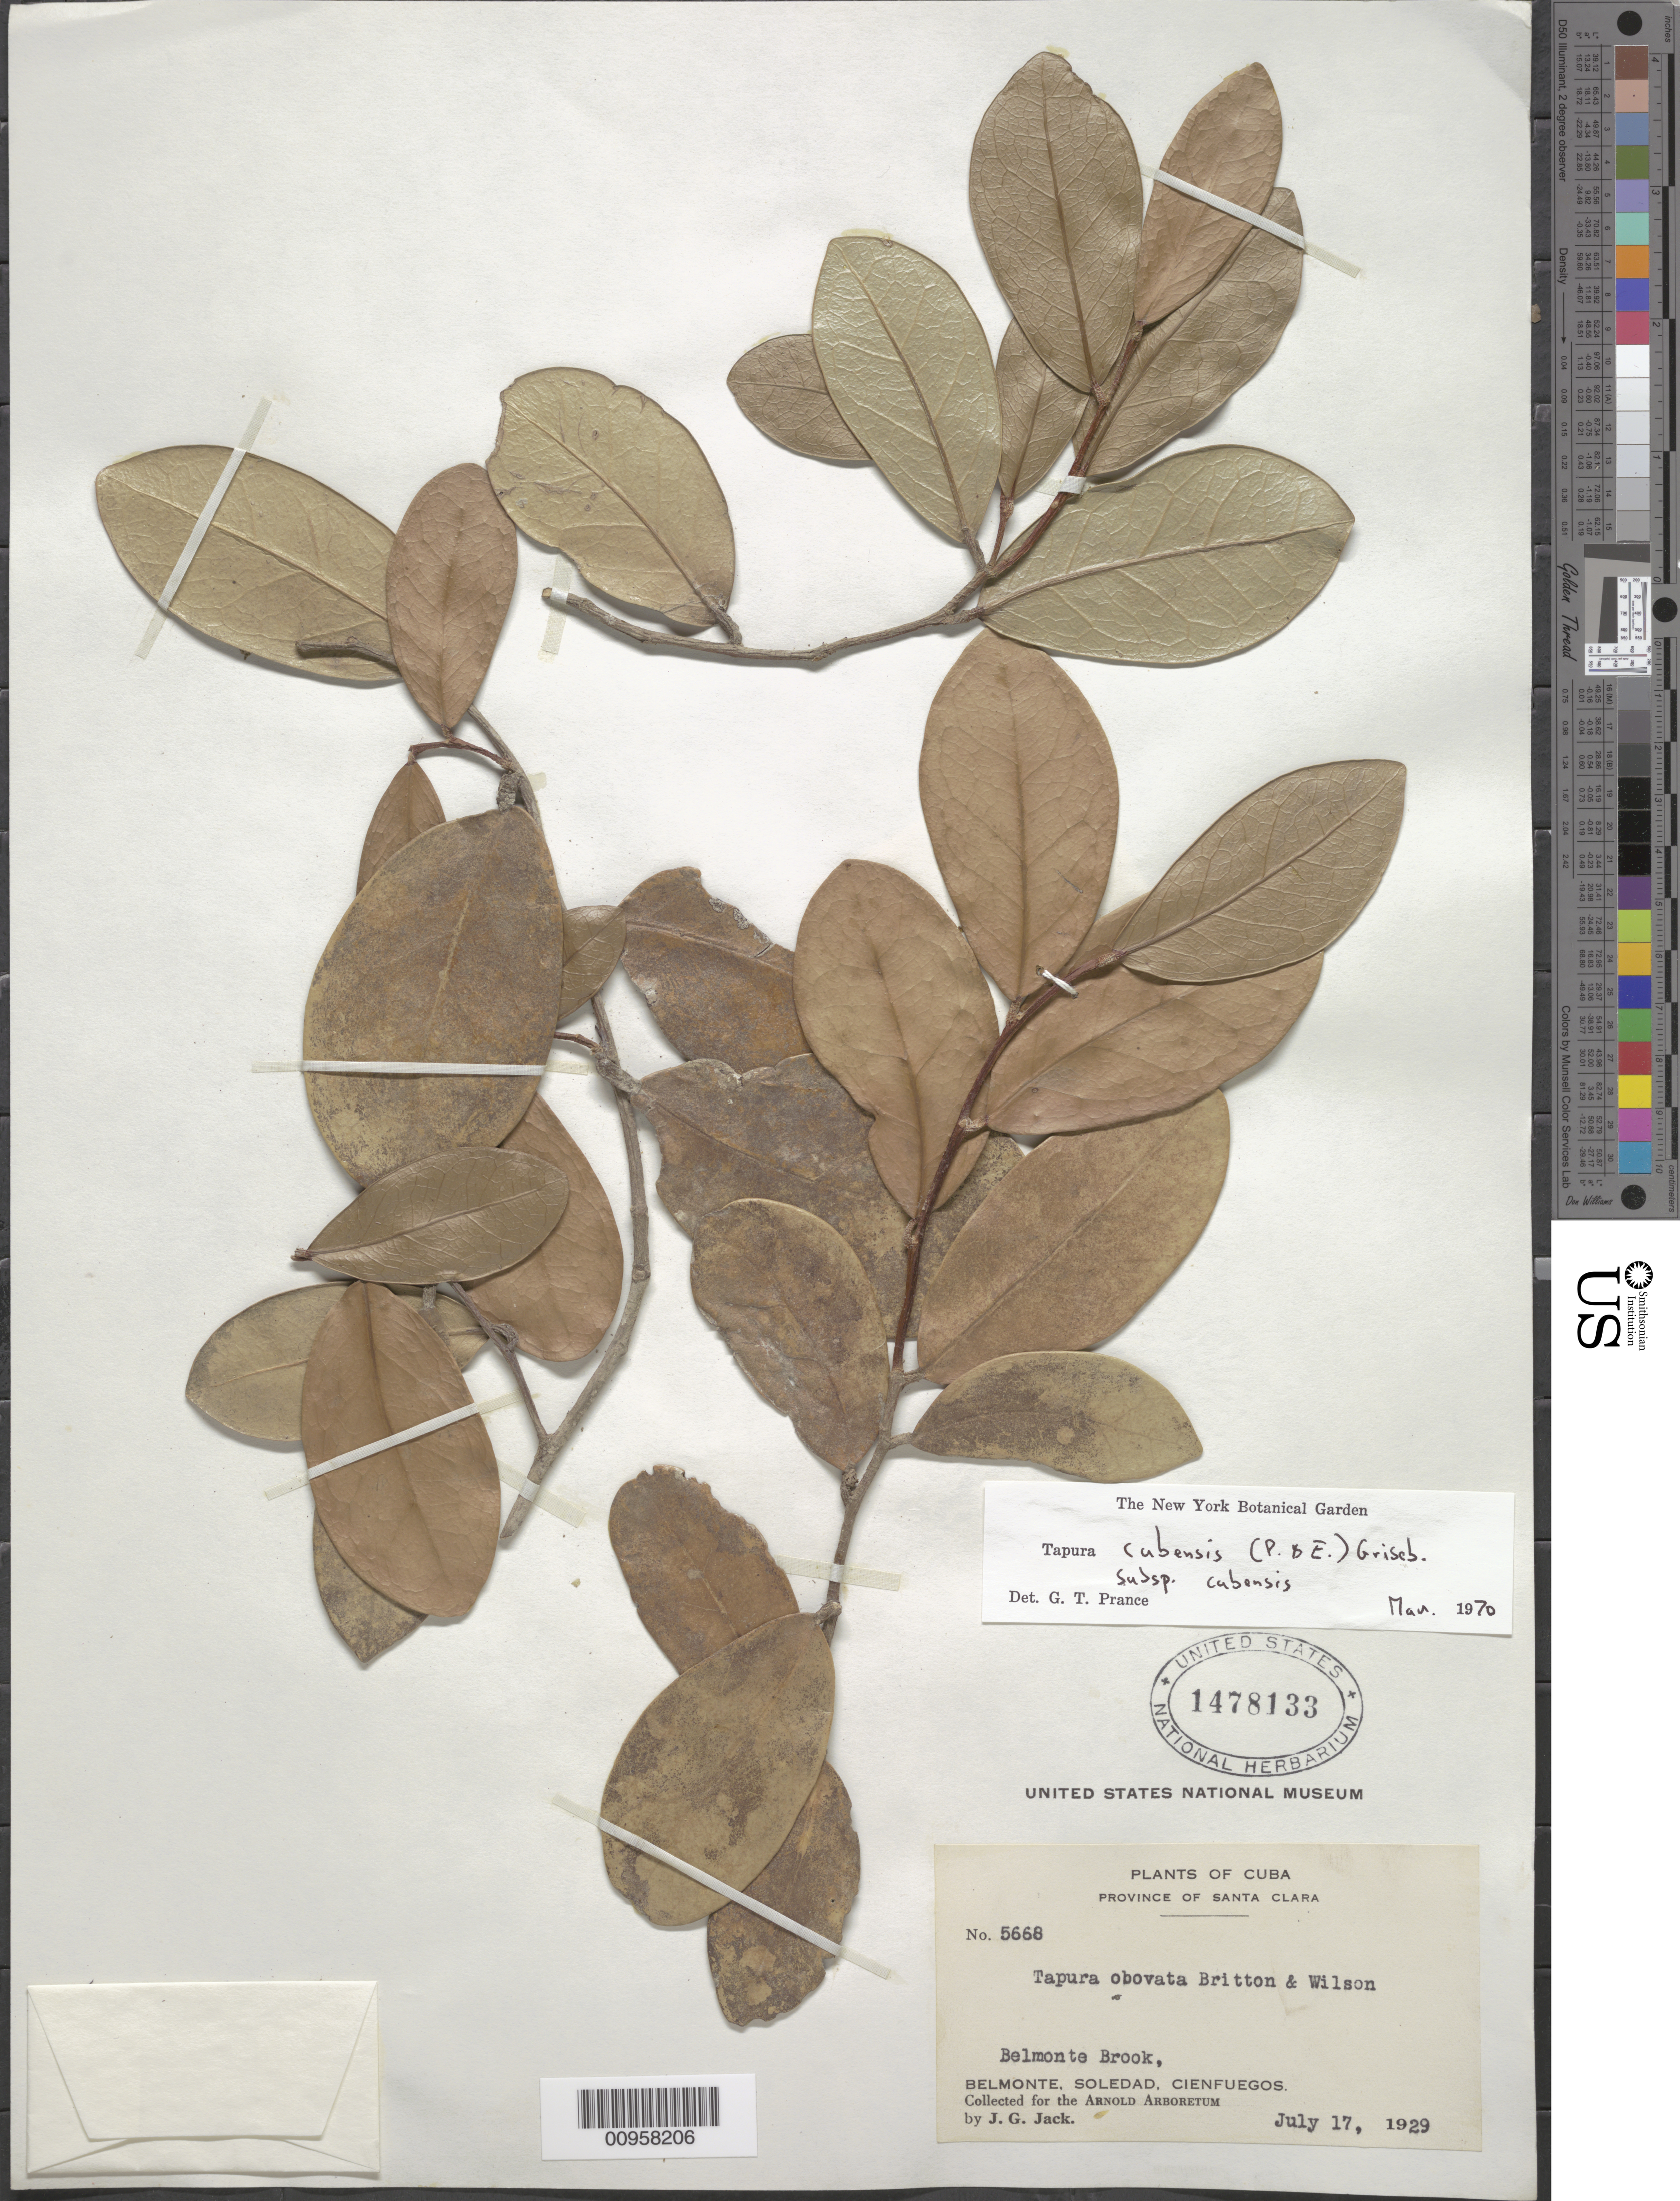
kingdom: Plantae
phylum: Tracheophyta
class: Magnoliopsida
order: Malpighiales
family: Dichapetalaceae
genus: Tapura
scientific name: Tapura cubensis subsp. cubensis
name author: (Poepp.) Griseb.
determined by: Prance, G. T.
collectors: J. G. Jack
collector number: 5668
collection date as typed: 17 Jul 1929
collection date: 1929-07-17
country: Cuba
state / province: Cienfuegos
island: Cuba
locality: Belmont Brook, Belmonte, Soledad, Cienfuegos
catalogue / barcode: US 1478133